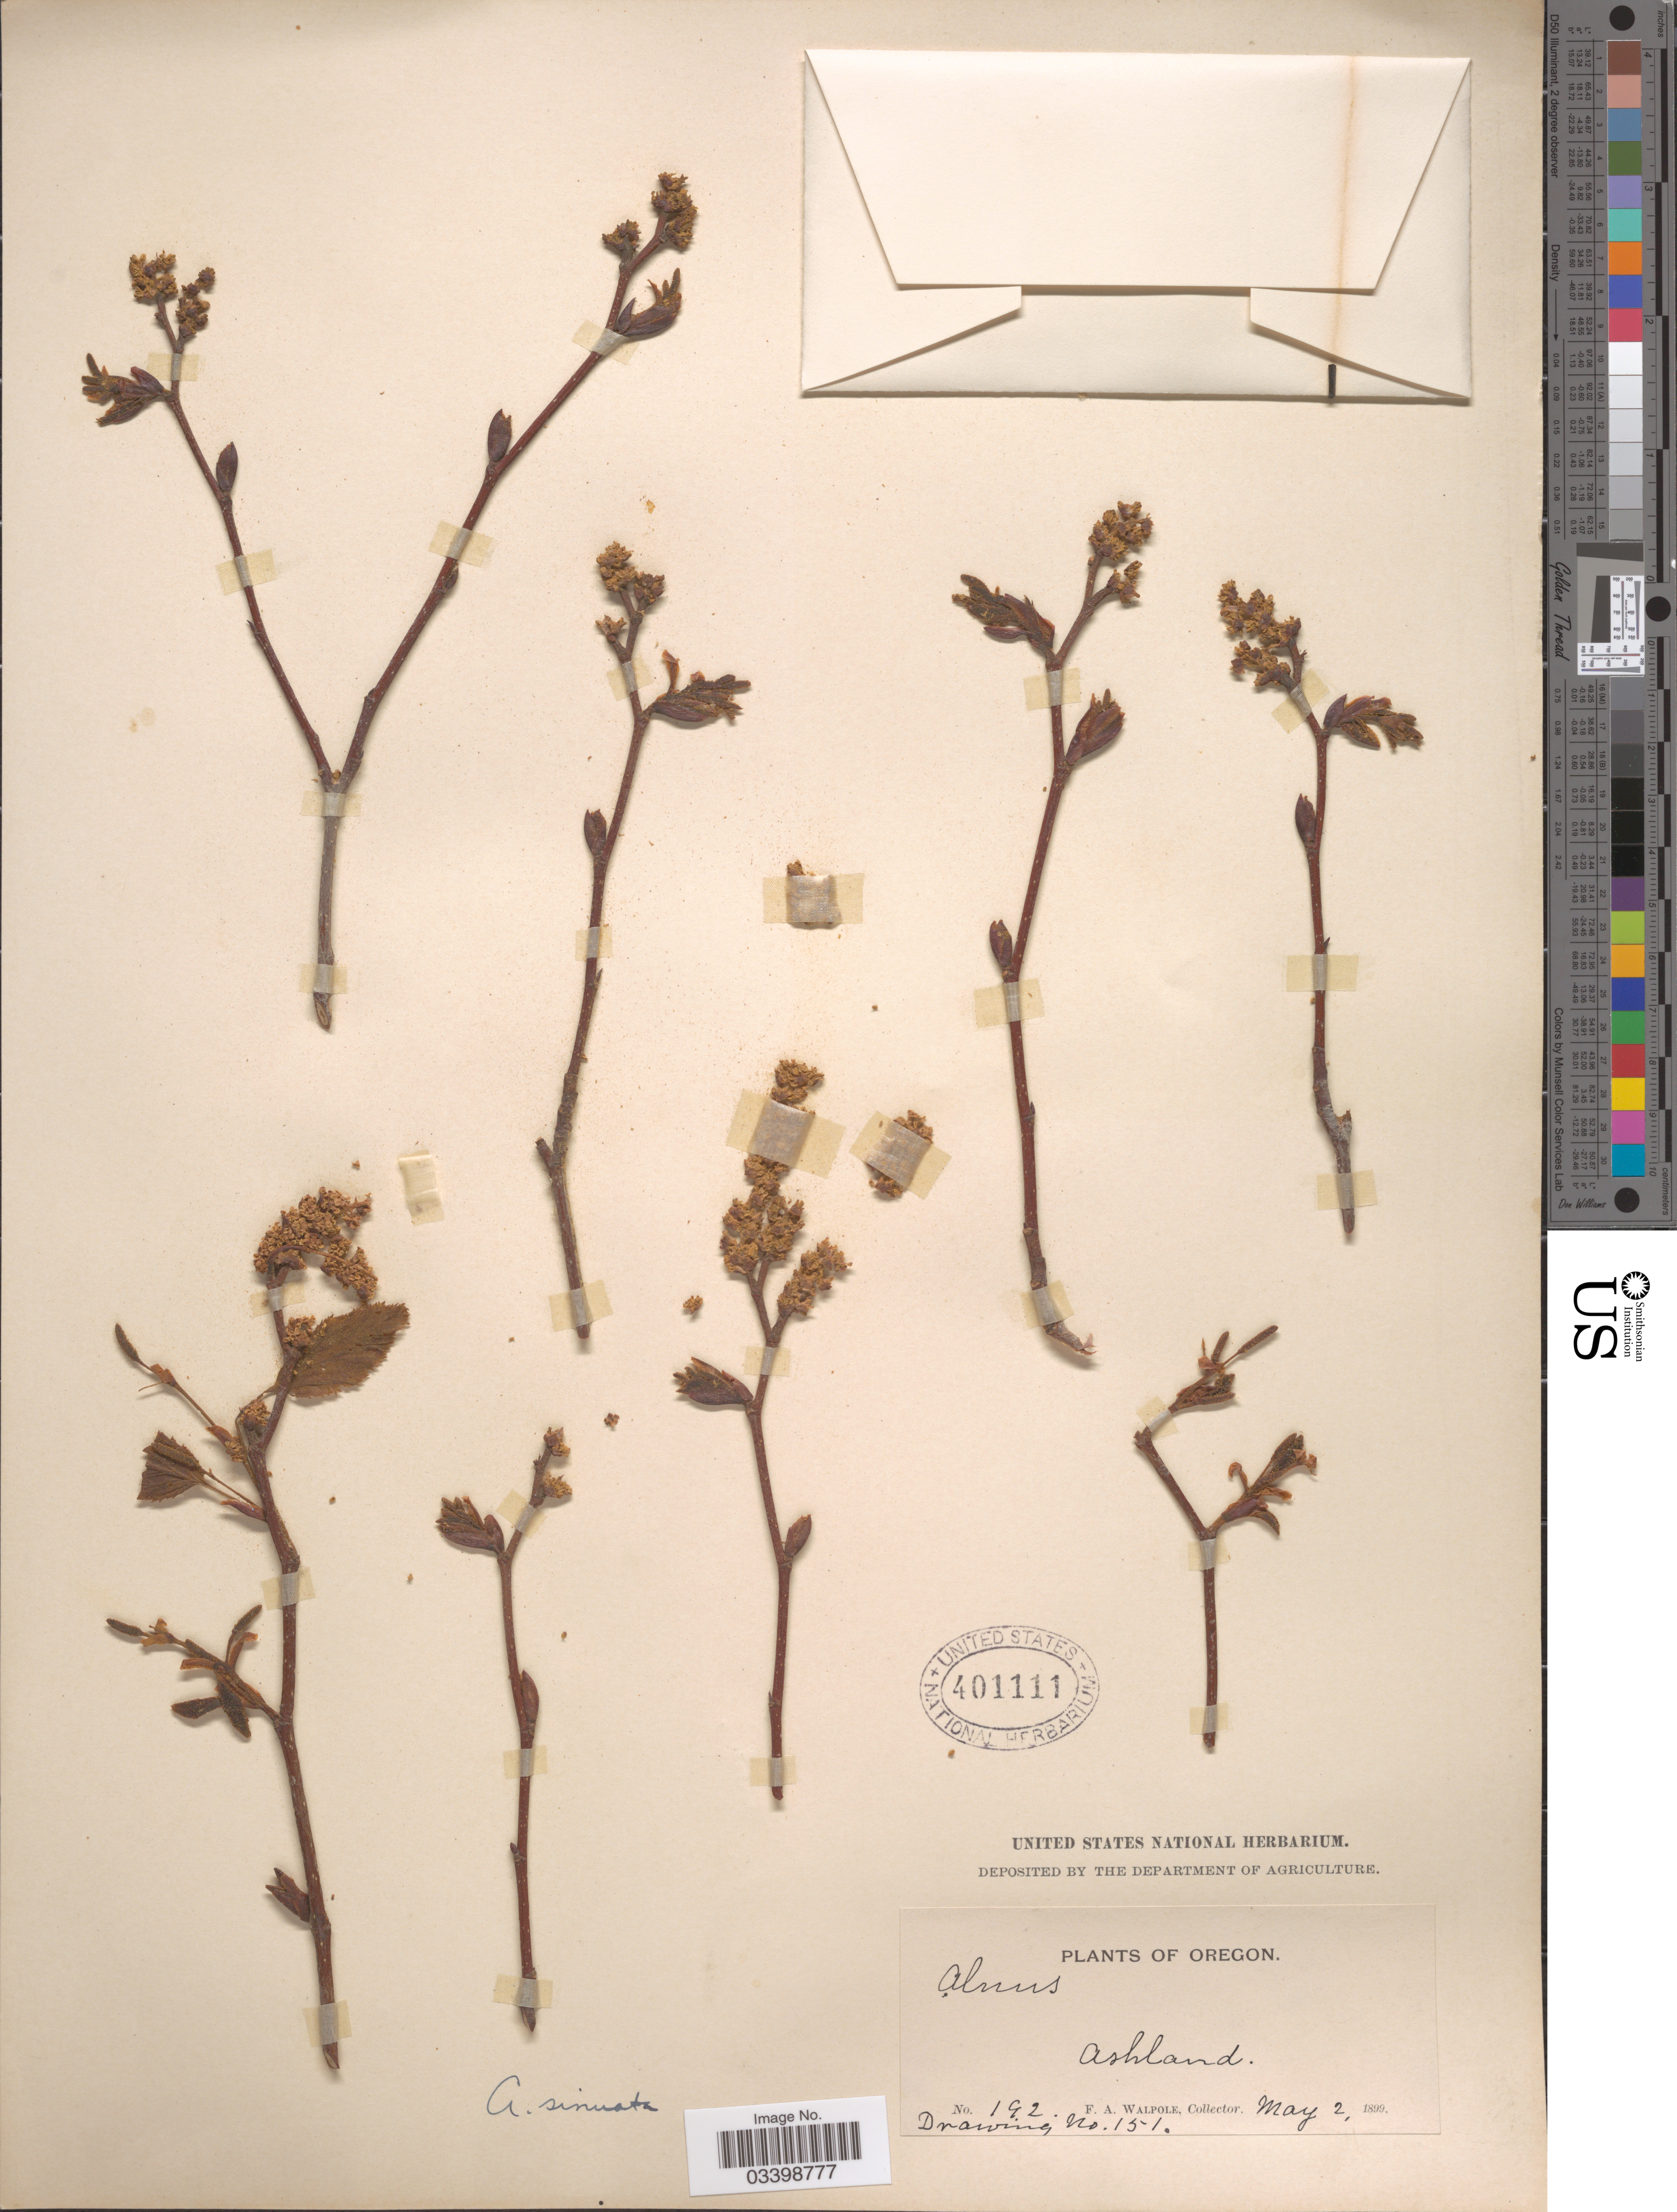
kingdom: Plantae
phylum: Tracheophyta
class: Magnoliopsida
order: Fagales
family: Betulaceae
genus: Alnus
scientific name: Alnus viridis subsp. sinuata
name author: Regel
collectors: F. Walpole & Drawing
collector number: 192/151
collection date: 1899-05-02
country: United States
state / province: Oregon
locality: Ashland.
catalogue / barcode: US 401111